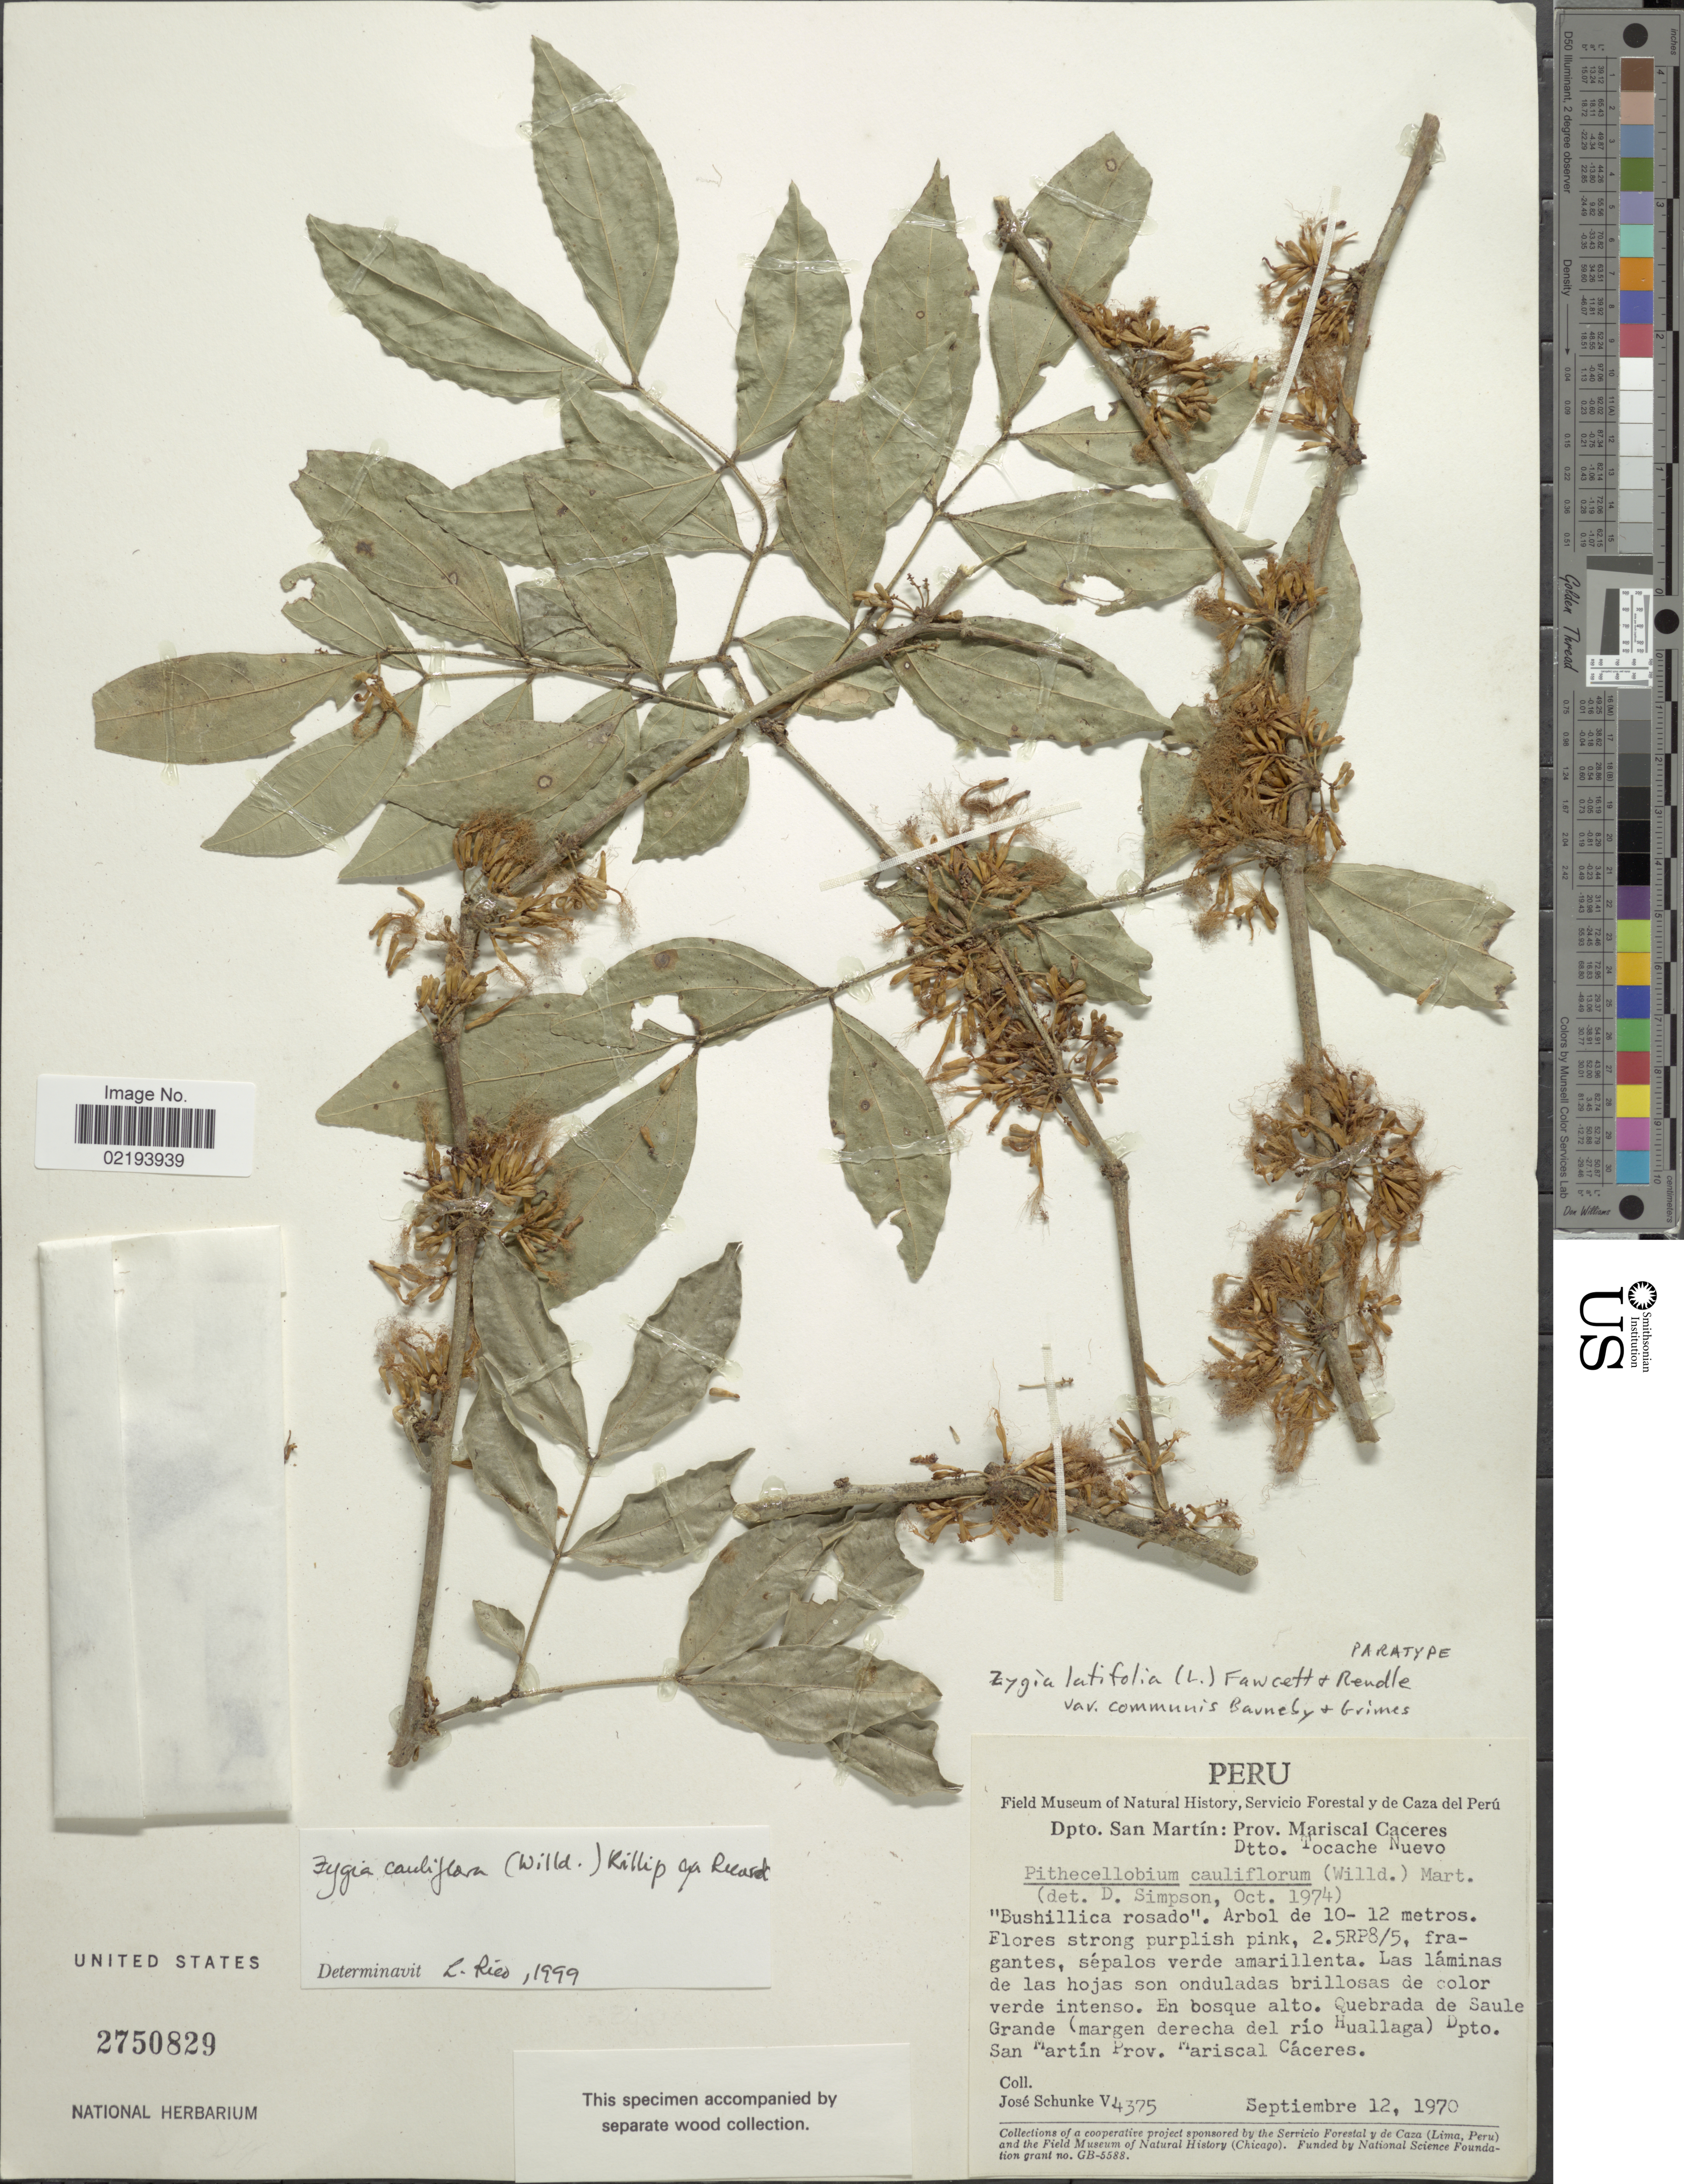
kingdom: Plantae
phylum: Tracheophyta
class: Magnoliopsida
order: Fabales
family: Fabaceae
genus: Zygia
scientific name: Zygia cauliflora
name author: (Willd.) Killip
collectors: J. Schunke Vigo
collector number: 4375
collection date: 1970-09-12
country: Peru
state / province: San Martín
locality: Dpto San Martín: Prov. Mariscal Caceres, Dtto Tocache Nuevo, Las láminas de las hojas son onduladas brillosas de color verde intenso. En bosque alto. Quebrada de Saule Grande (margen derecha del río Huallaga) Dpto. San Martin Prov. Mariscal Cáceres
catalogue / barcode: US 2750829